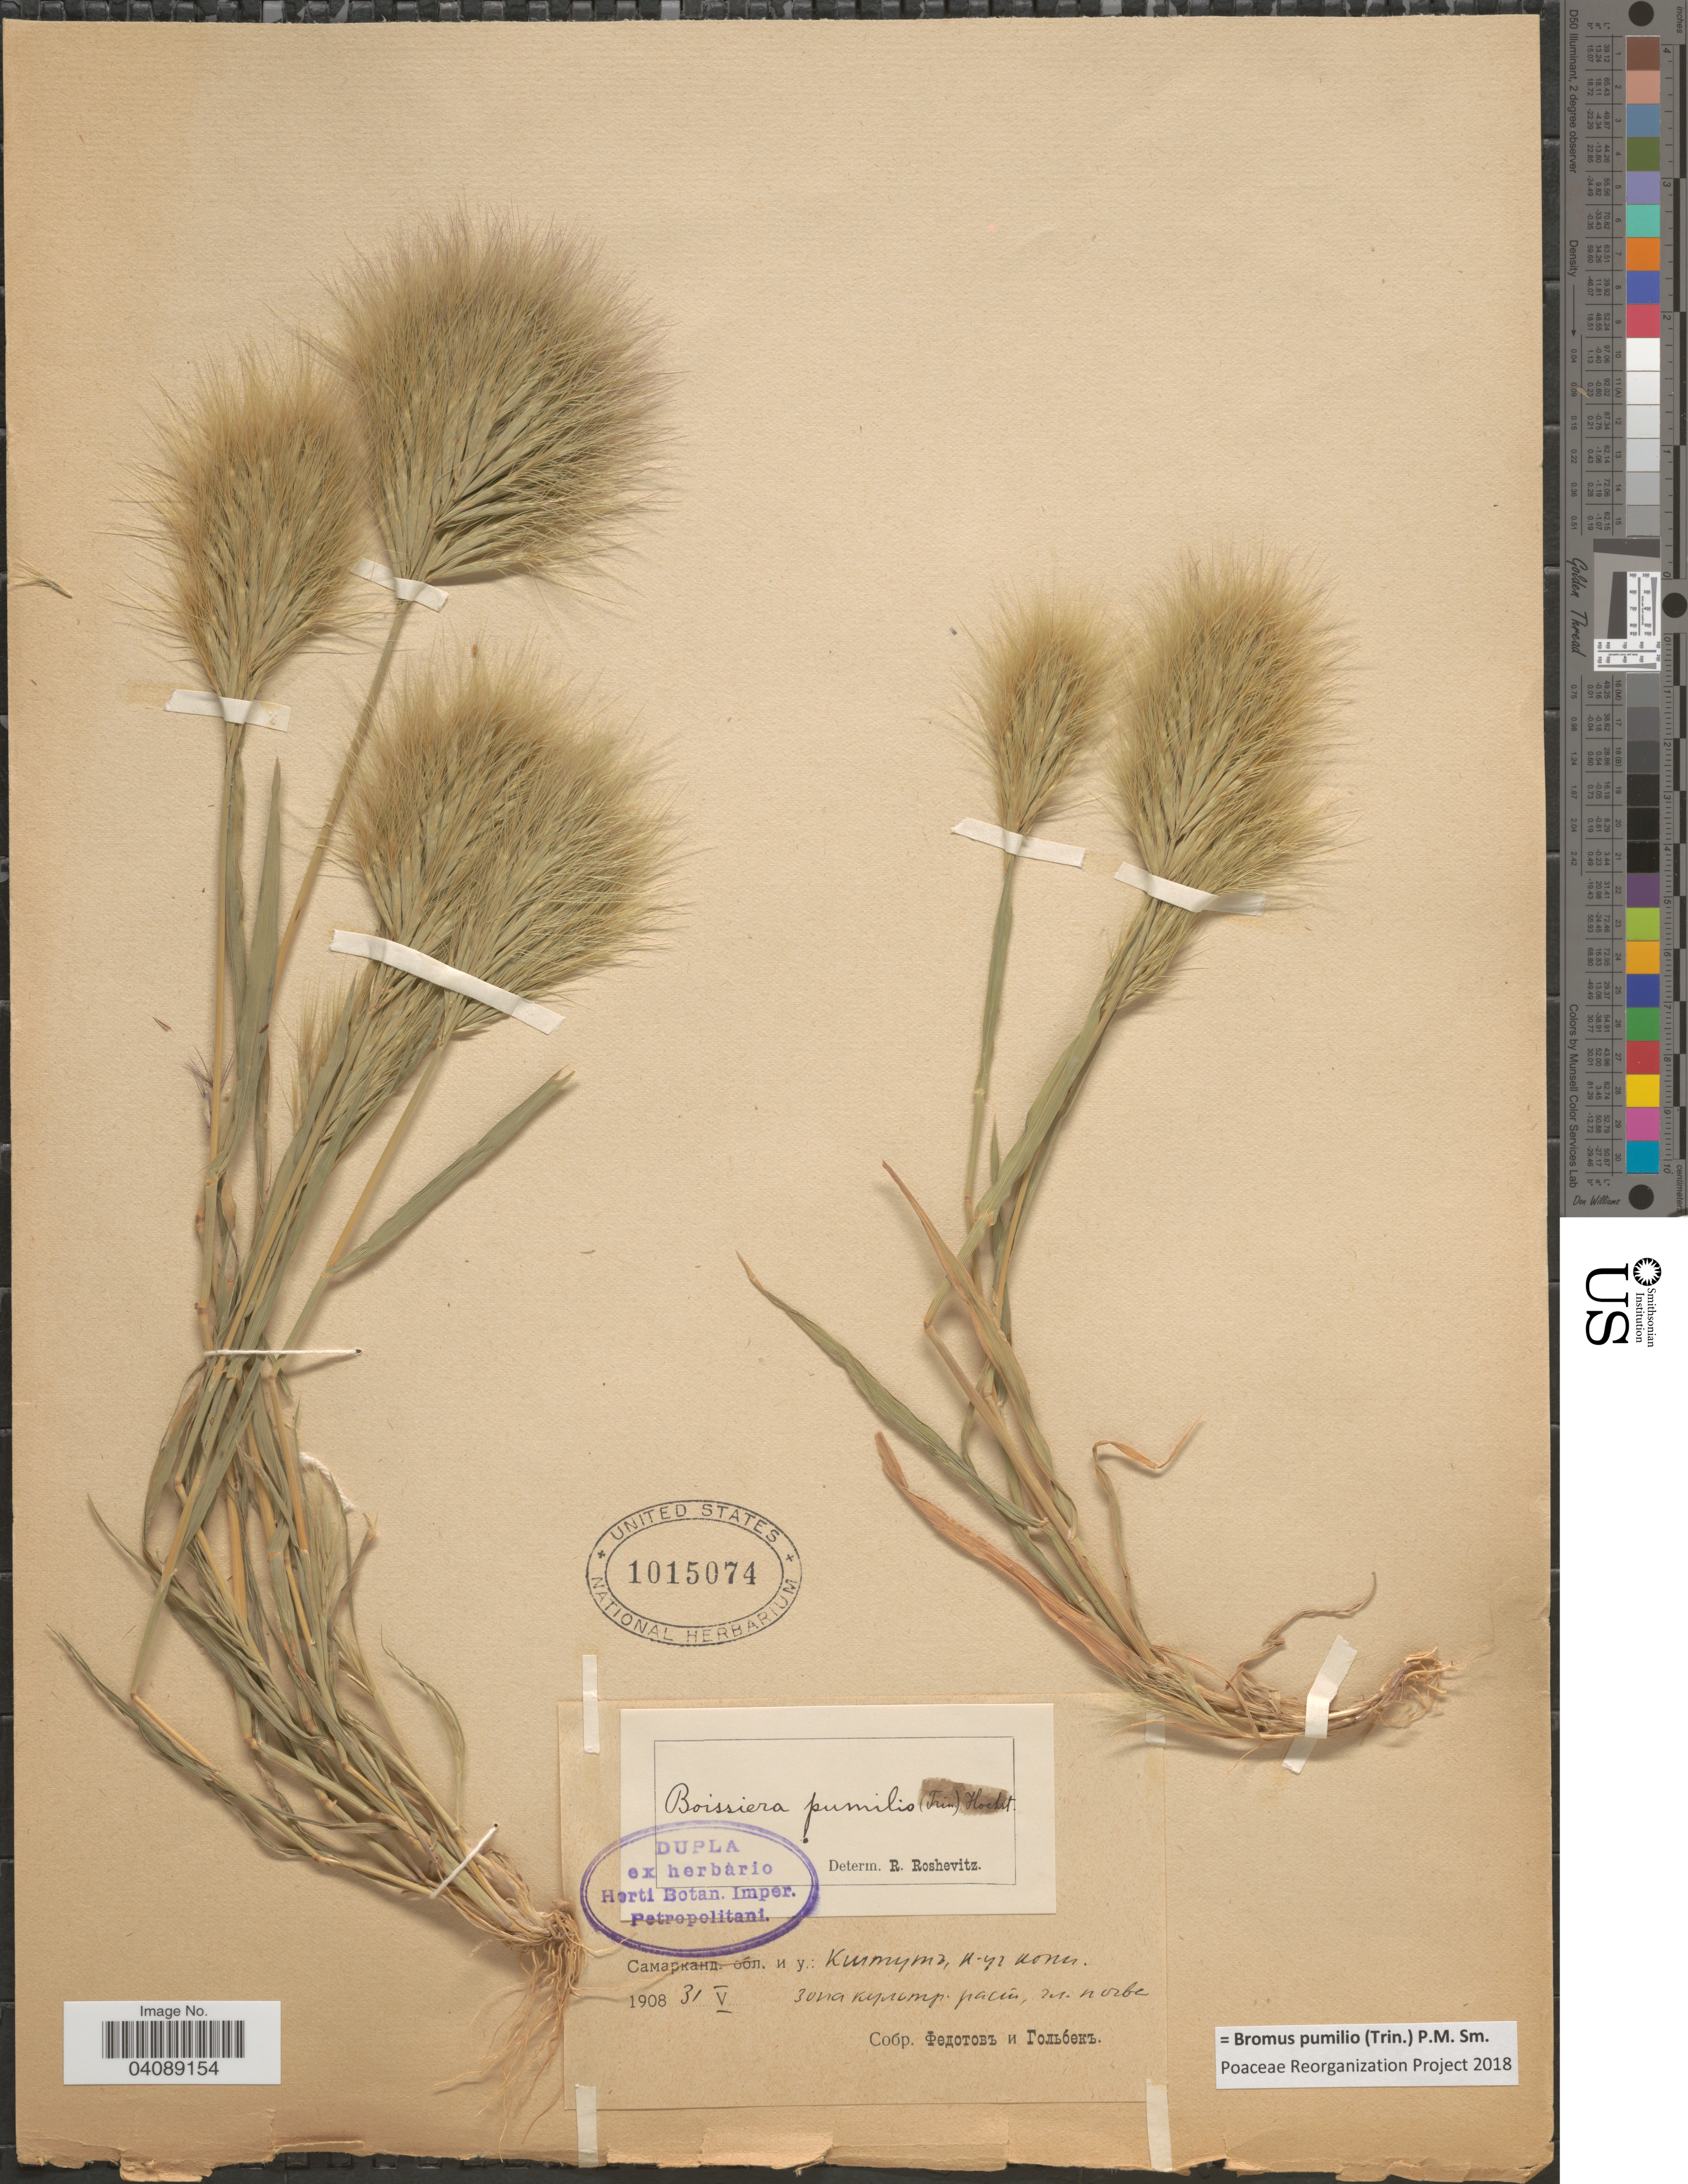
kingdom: Plantae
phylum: Tracheophyta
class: Liliopsida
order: Poales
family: Poaceae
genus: Bromus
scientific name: Bromus pumilio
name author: (Trin.) P.M. Sm.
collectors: Fedotov & Golbek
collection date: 1908-05-31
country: Uzbekistan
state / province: Surxondaryo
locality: Kshtut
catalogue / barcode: US 1015074